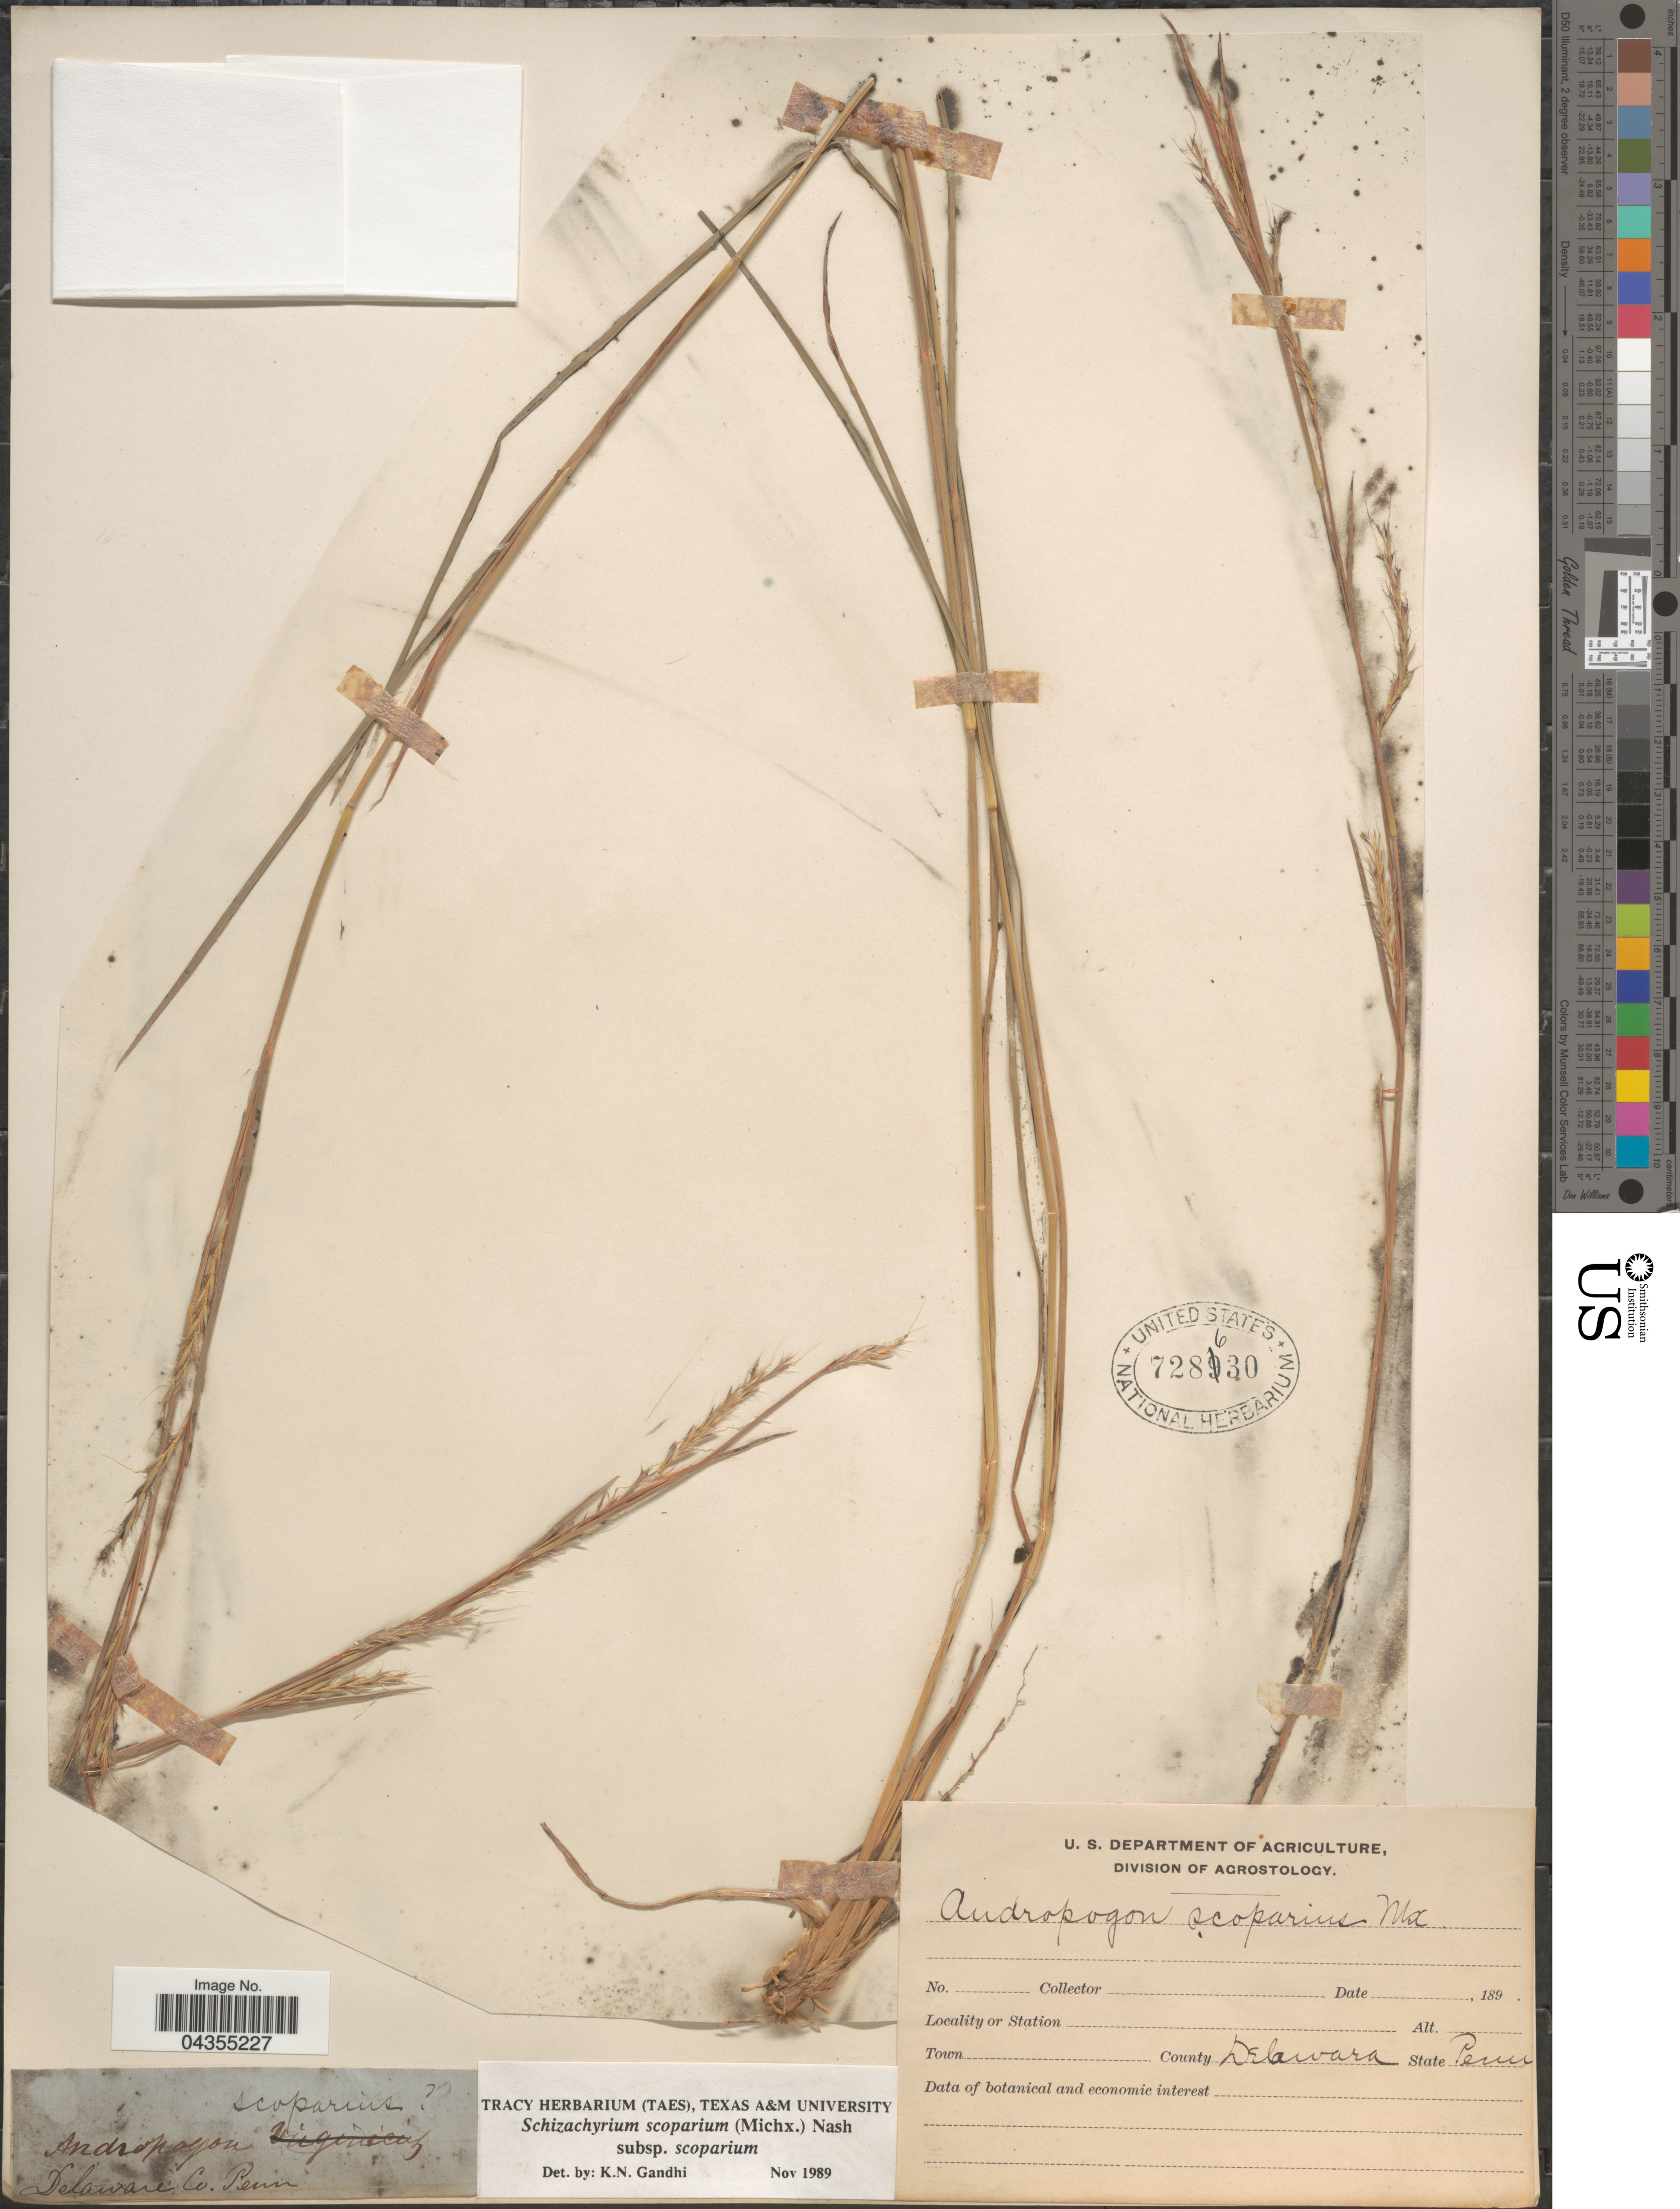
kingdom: Plantae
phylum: Tracheophyta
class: Liliopsida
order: Poales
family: Poaceae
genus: Schizachyrium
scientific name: Schizachyrium scoparium var. scoparium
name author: (Michx.) Nash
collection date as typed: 189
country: United States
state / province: Pennsylvania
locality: County Delaware.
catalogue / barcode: US 728630